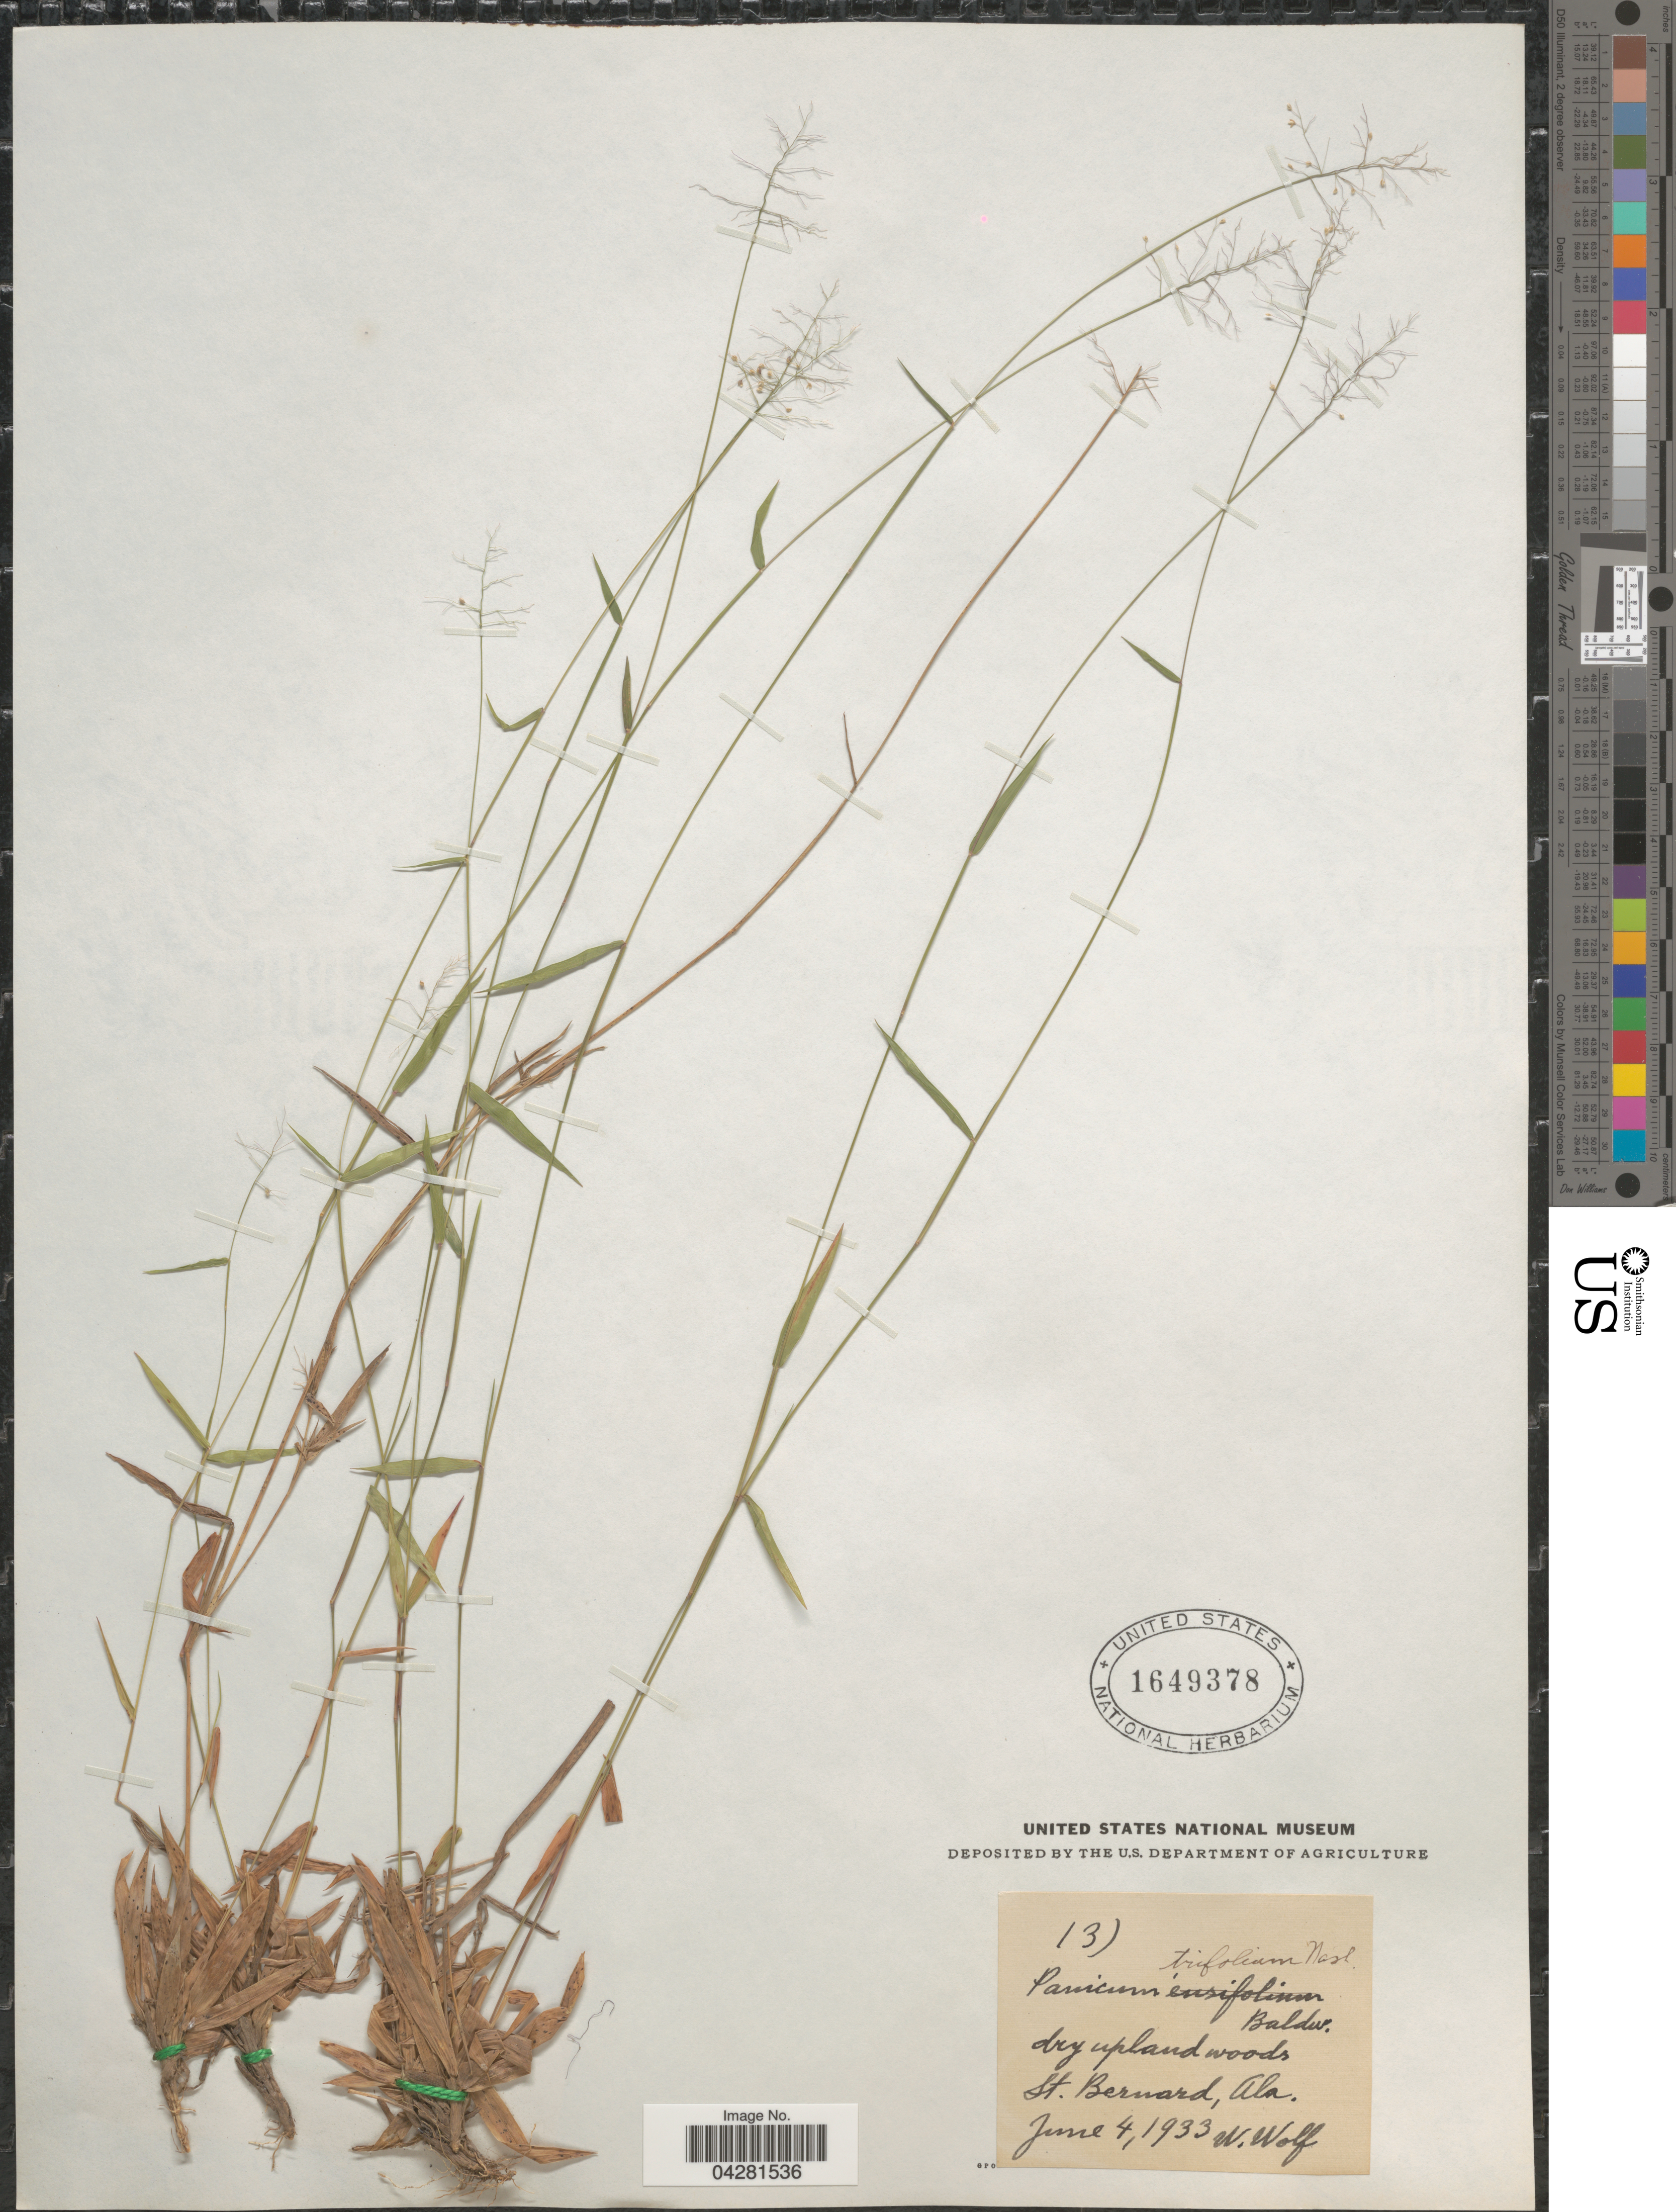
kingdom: Plantae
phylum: Tracheophyta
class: Liliopsida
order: Poales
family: Poaceae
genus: Dichanthelium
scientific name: Dichanthelium dichotomum var. unciphyllum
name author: (Trin.) Davidse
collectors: W. Wolf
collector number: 13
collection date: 1933-06-04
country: United States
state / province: Alabama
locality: Dry upland woods St. Bernard.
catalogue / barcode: US 1649378